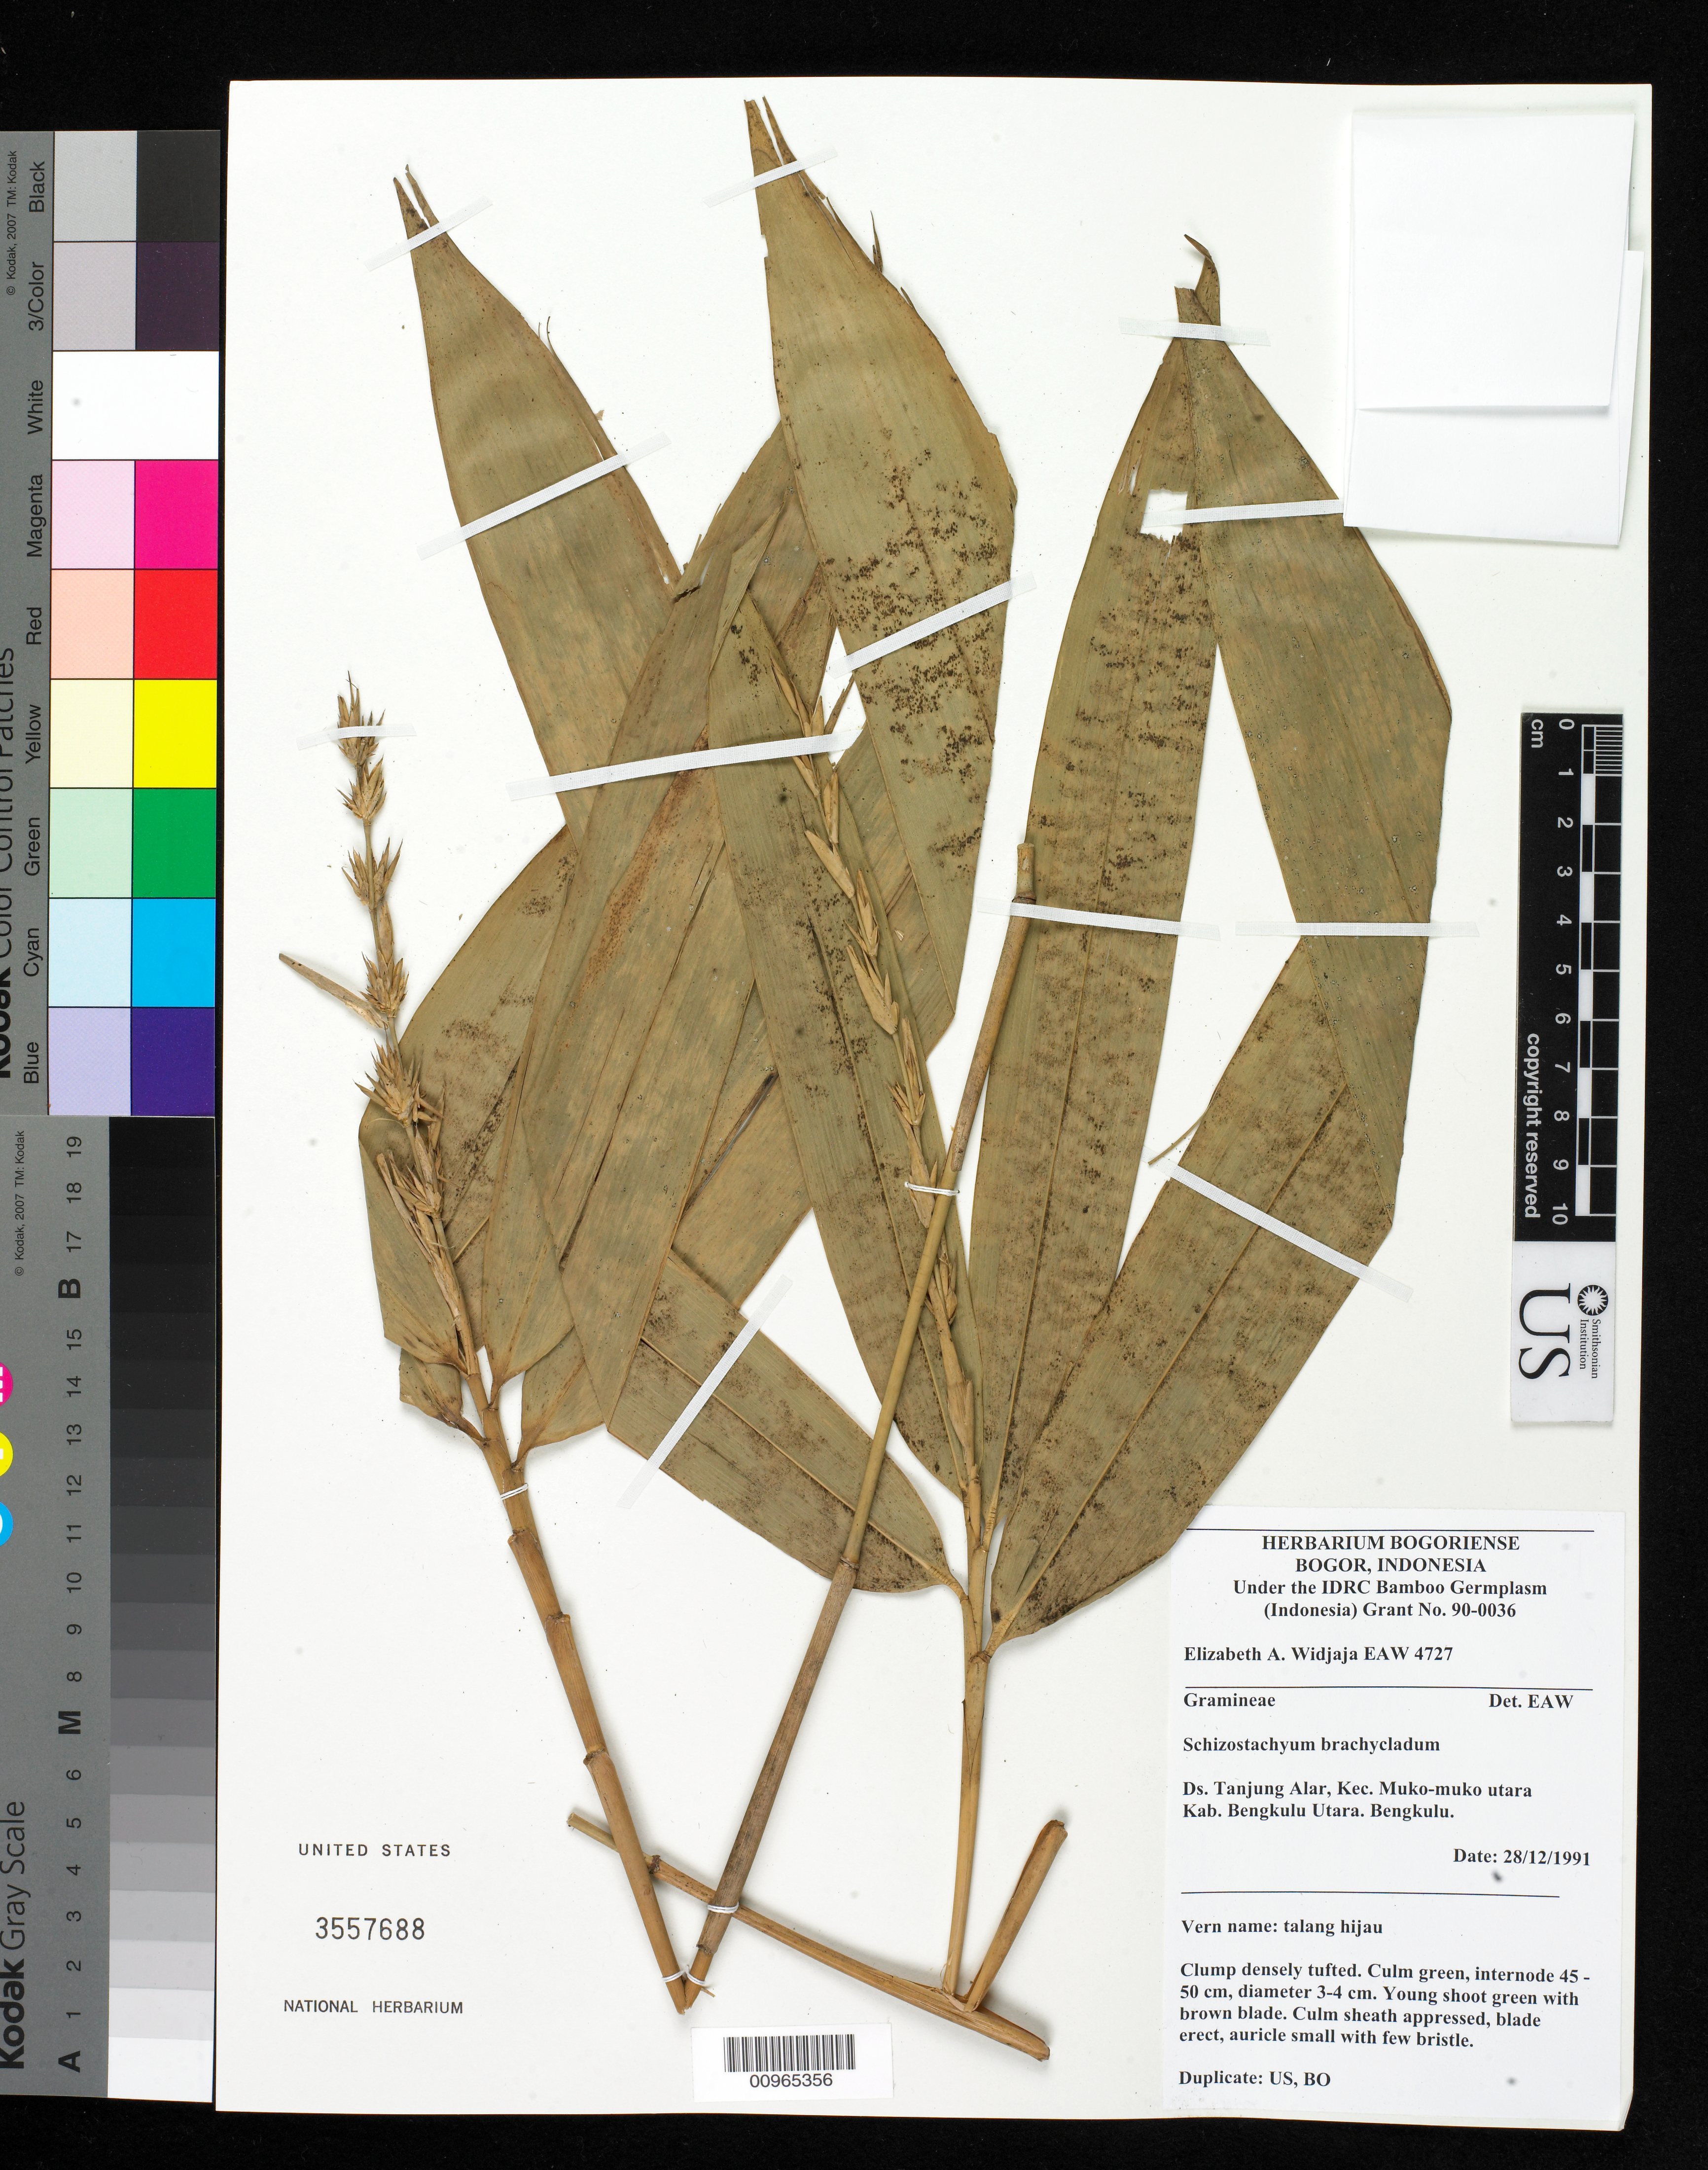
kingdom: Plantae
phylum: Tracheophyta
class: Liliopsida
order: Poales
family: Poaceae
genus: Schizostachyum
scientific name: Schizostachyum brachycladum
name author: (Kurz ex Munro) Kurz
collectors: E. A. Widjaja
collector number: EAW 4727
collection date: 1991-12-28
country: Indonesia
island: Sumatra I.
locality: Ds. Tanjung Alar, Kec. Muko=muko utara, Kab. Bengkulu Utara. Bengkulu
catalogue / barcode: US 3557688